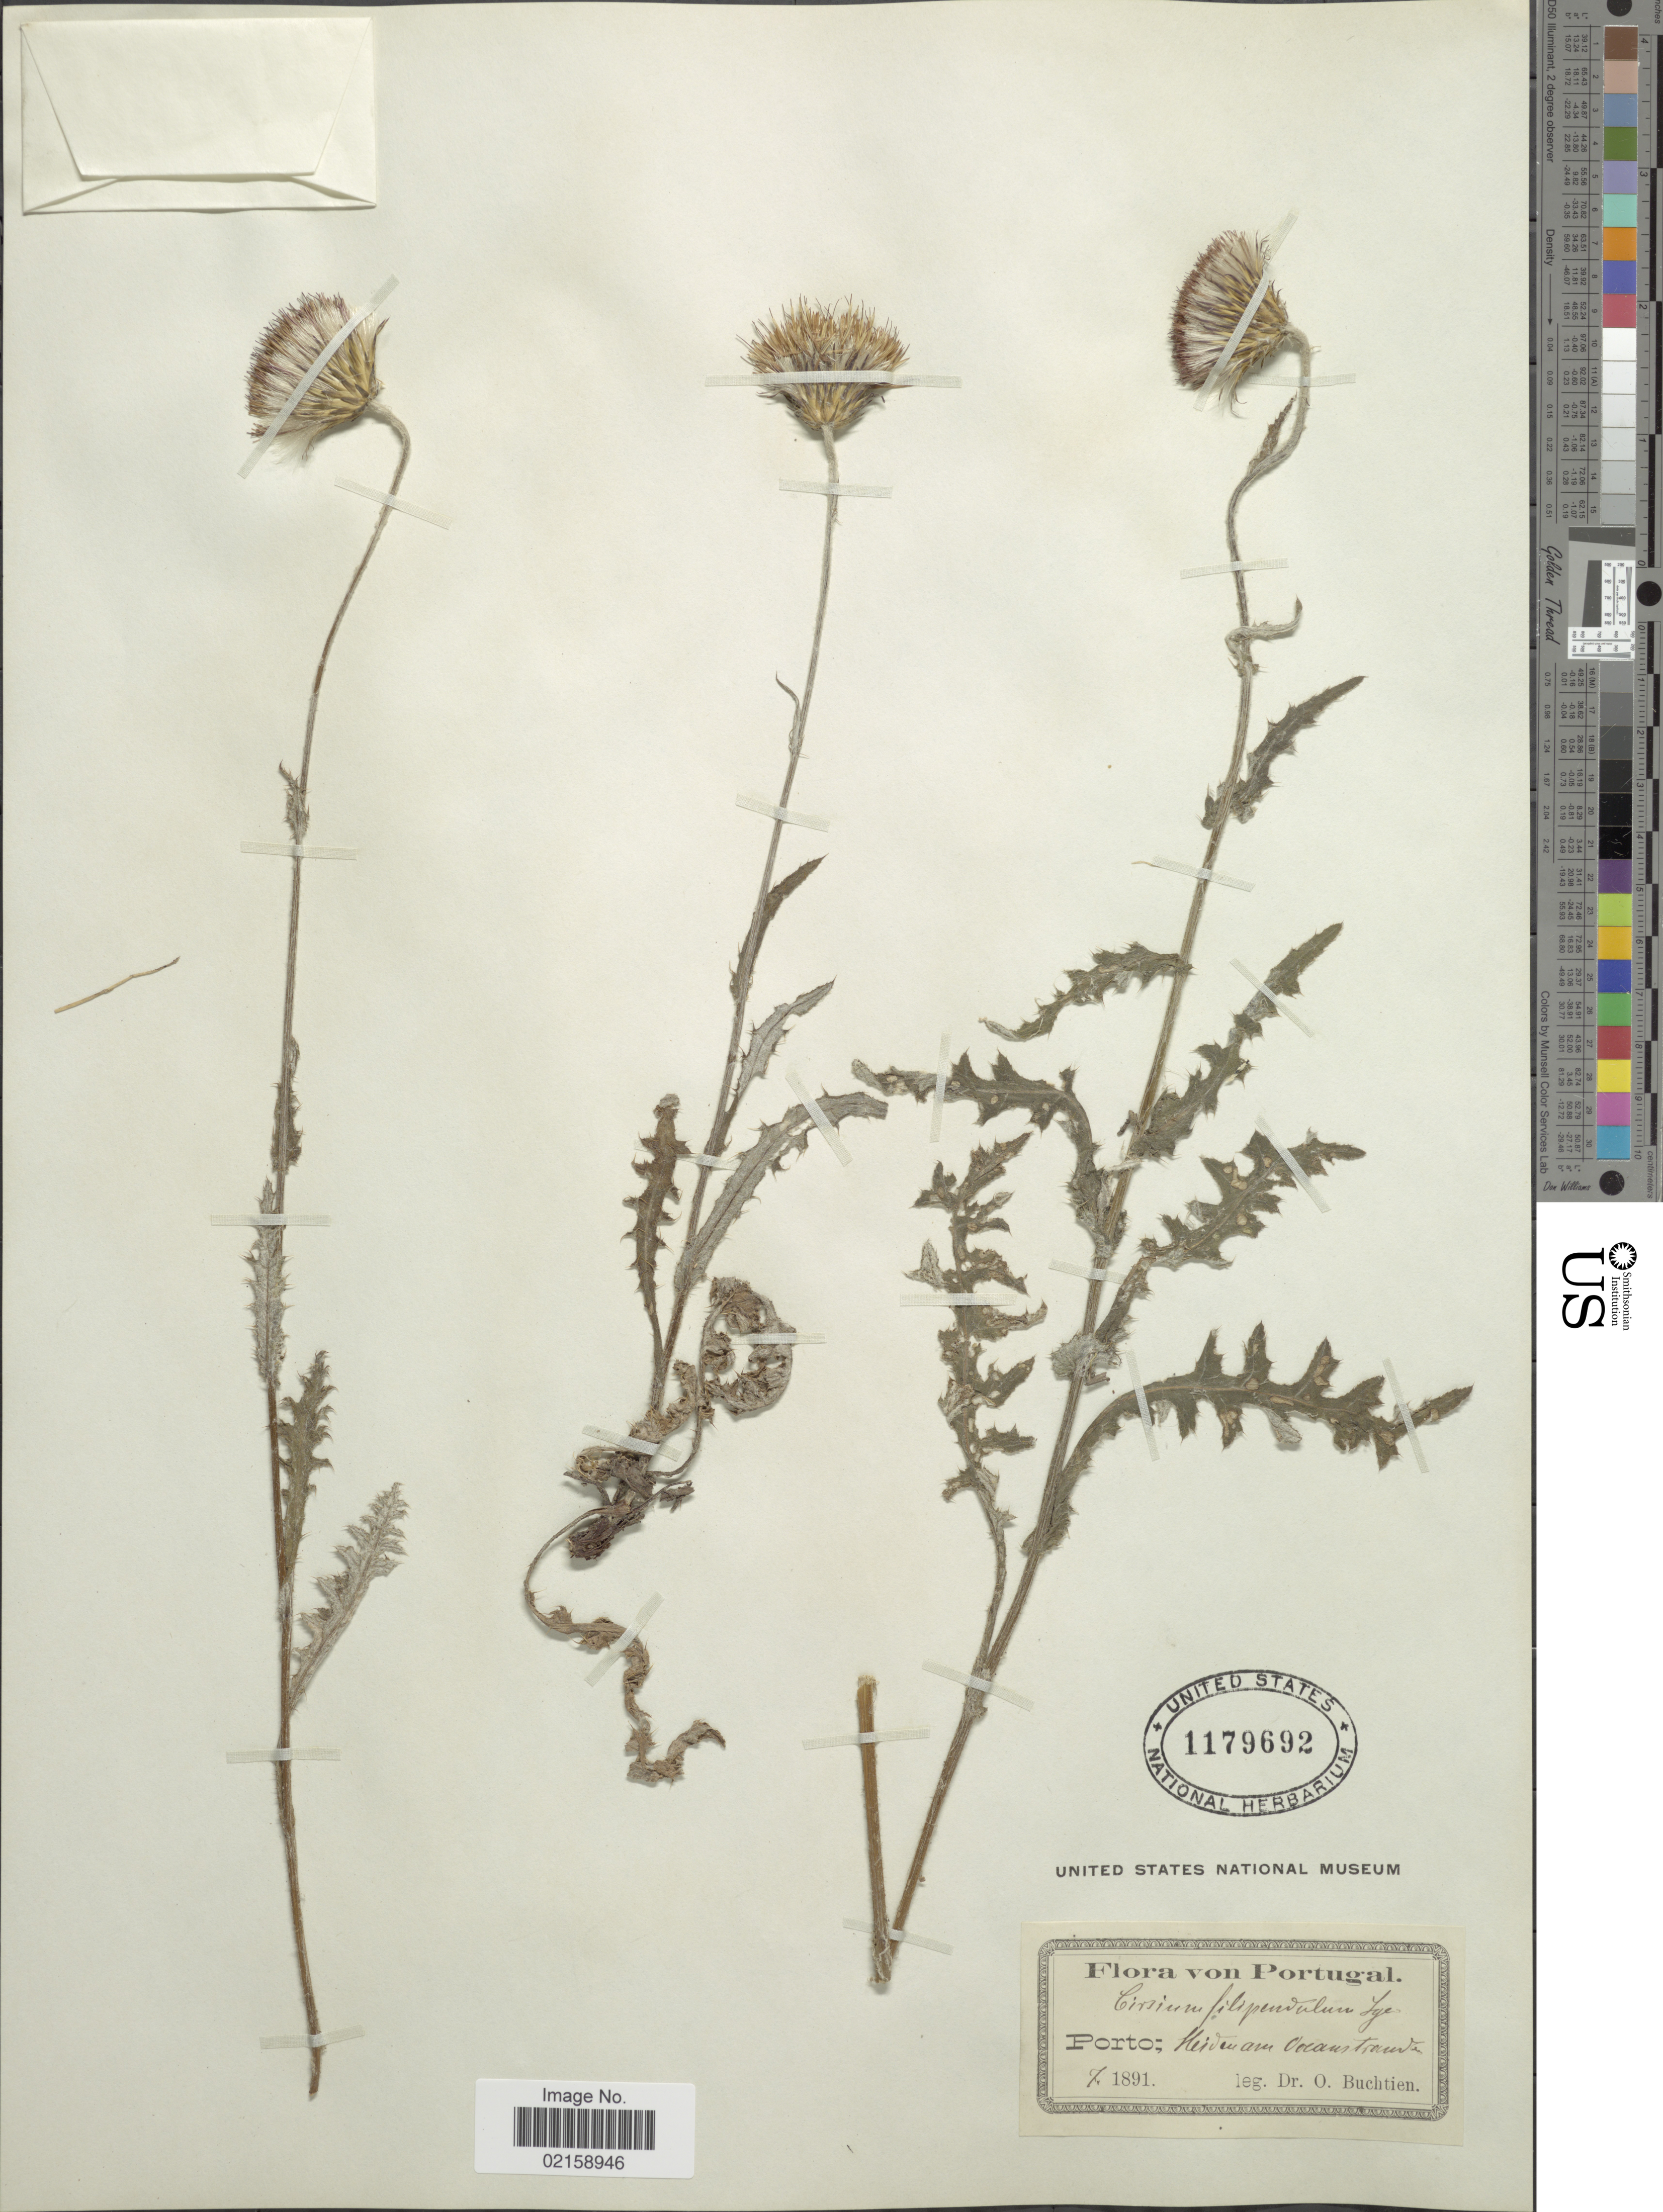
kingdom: Plantae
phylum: Tracheophyta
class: Magnoliopsida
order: Asterales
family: Asteraceae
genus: Cirsium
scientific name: Cirsium filipendulum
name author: Lange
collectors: O. Buchtien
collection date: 1891-07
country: Portugal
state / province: Porto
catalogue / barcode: US 1179692